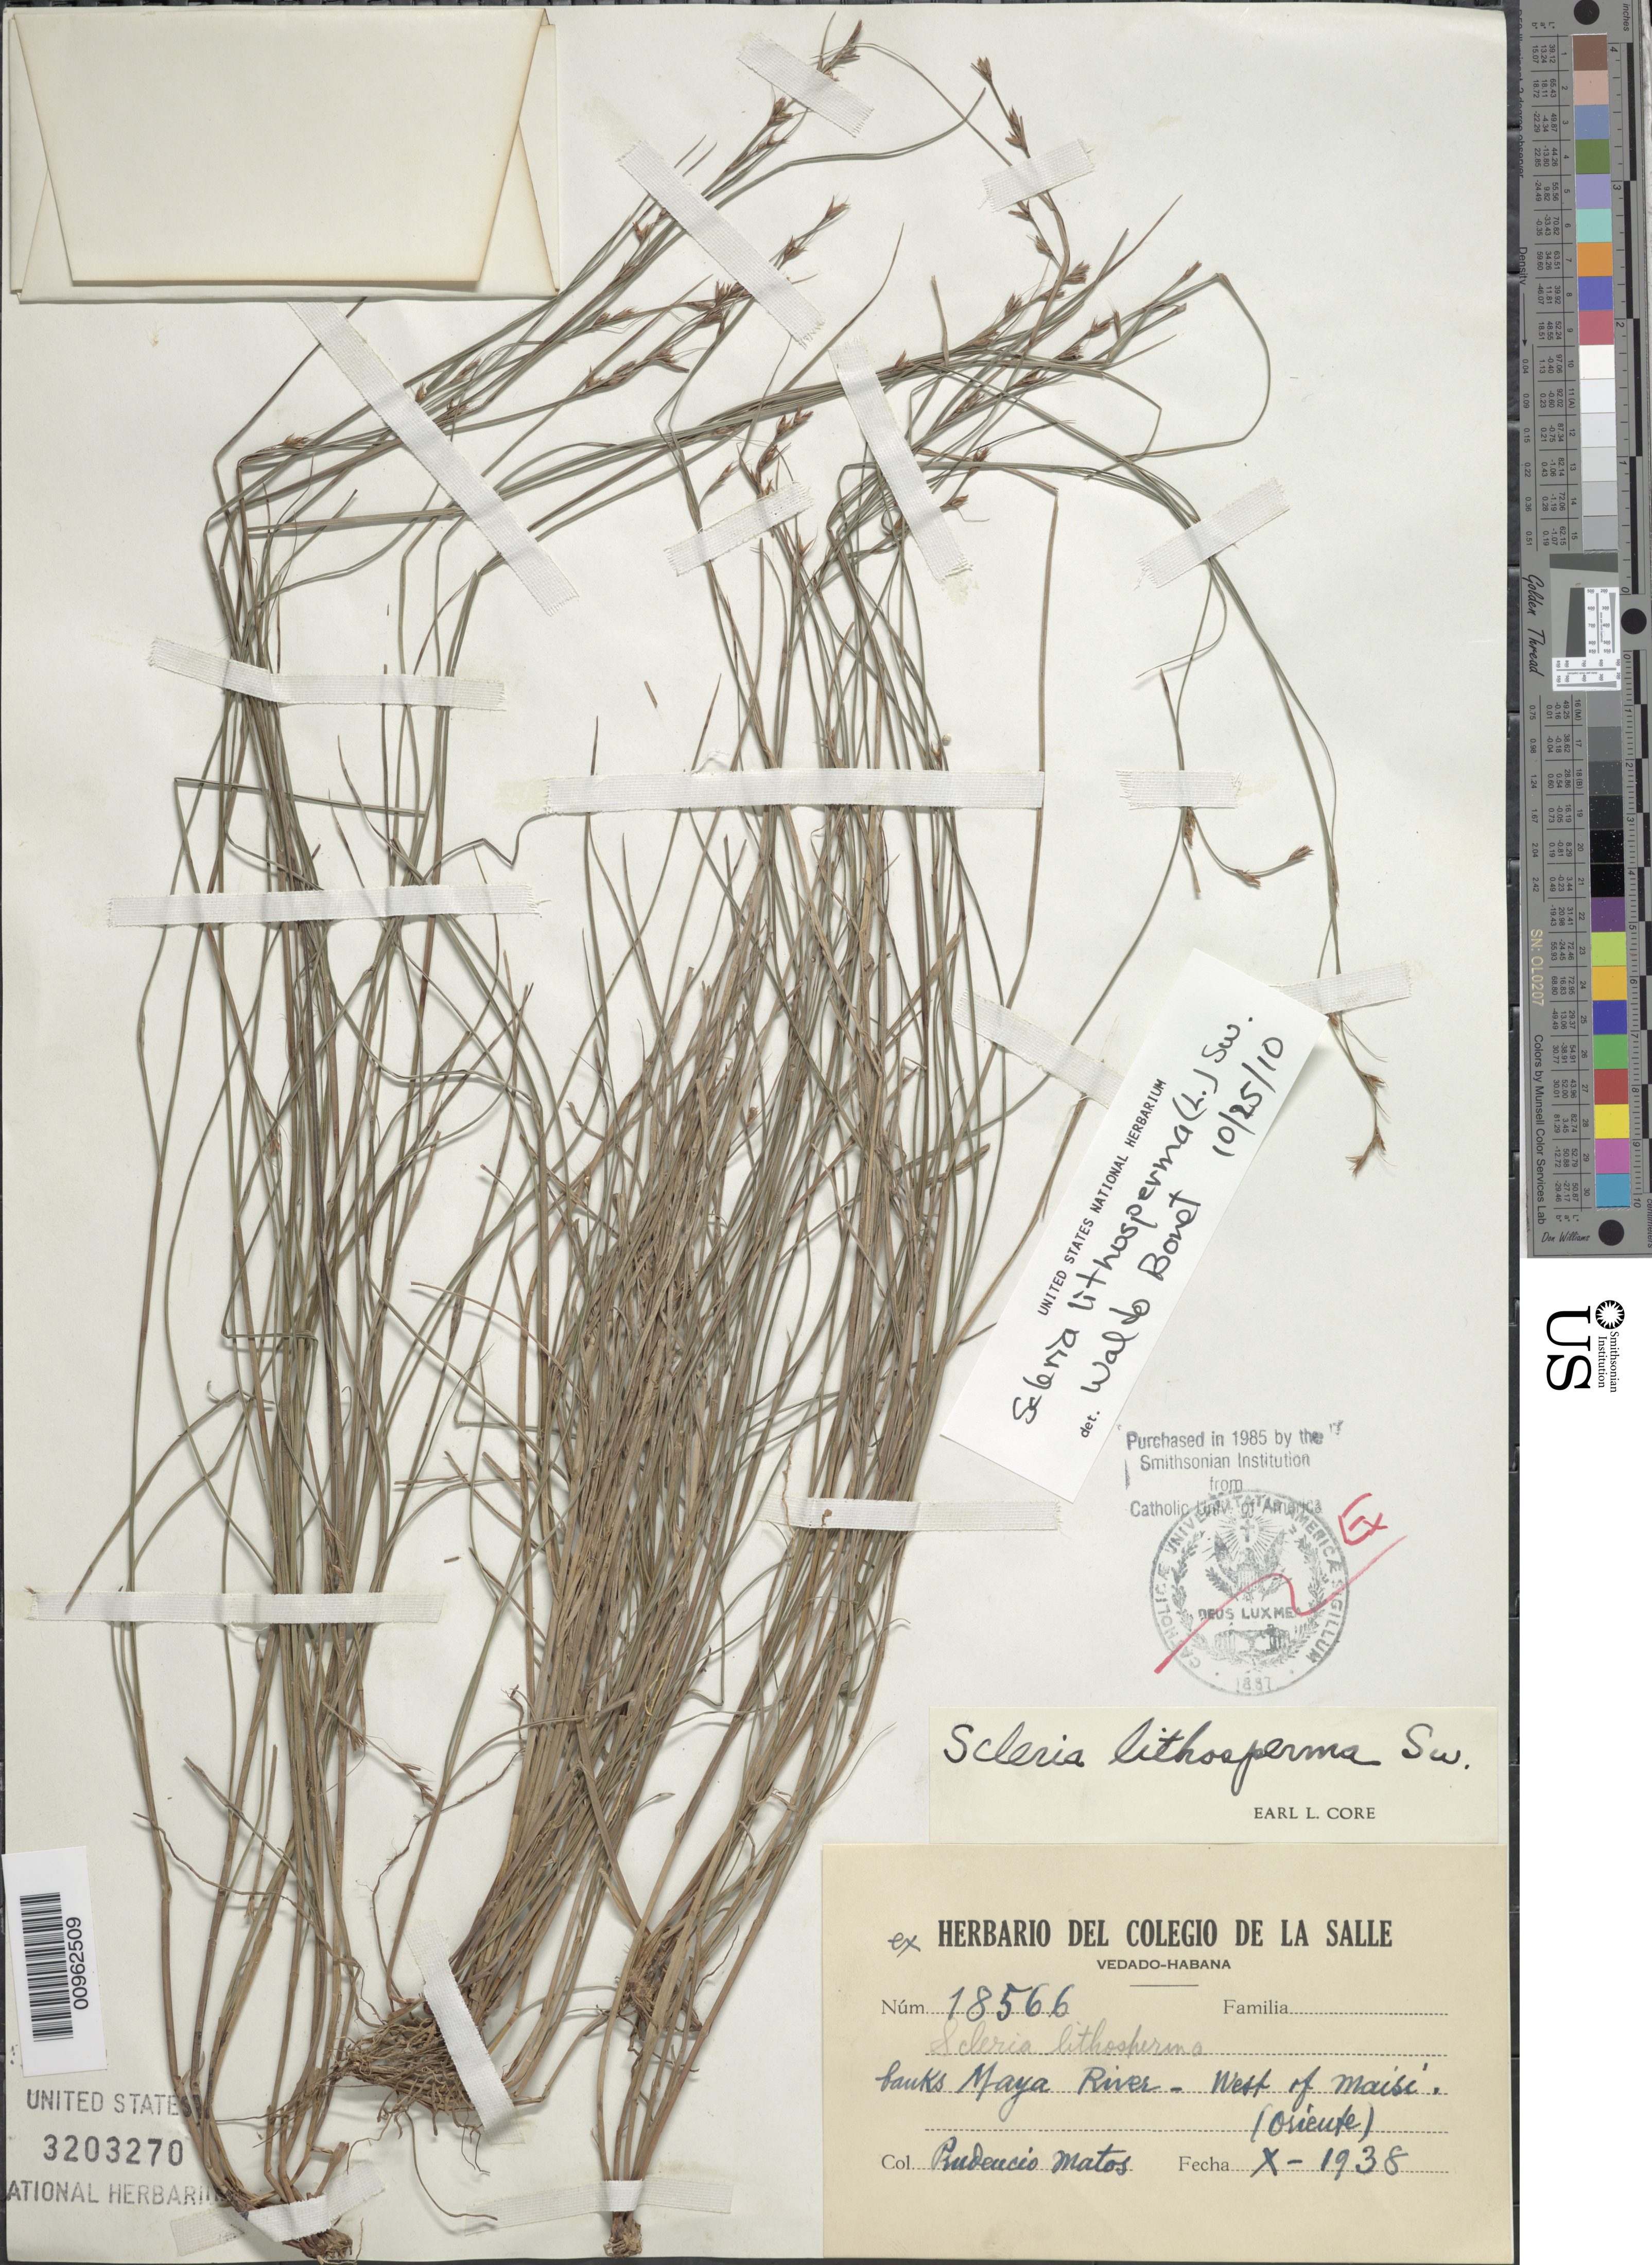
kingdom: Plantae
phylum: Tracheophyta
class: Liliopsida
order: Poales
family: Cyperaceae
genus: Scleria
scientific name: Scleria lithosperma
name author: (L.) Sw.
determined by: Core, E. L.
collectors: P. Matos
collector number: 18566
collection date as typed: Oct 1938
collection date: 1938-10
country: Cuba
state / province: Oriente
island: Cuba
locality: Banks of Maya River, West of Maisi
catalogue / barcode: US 3203270